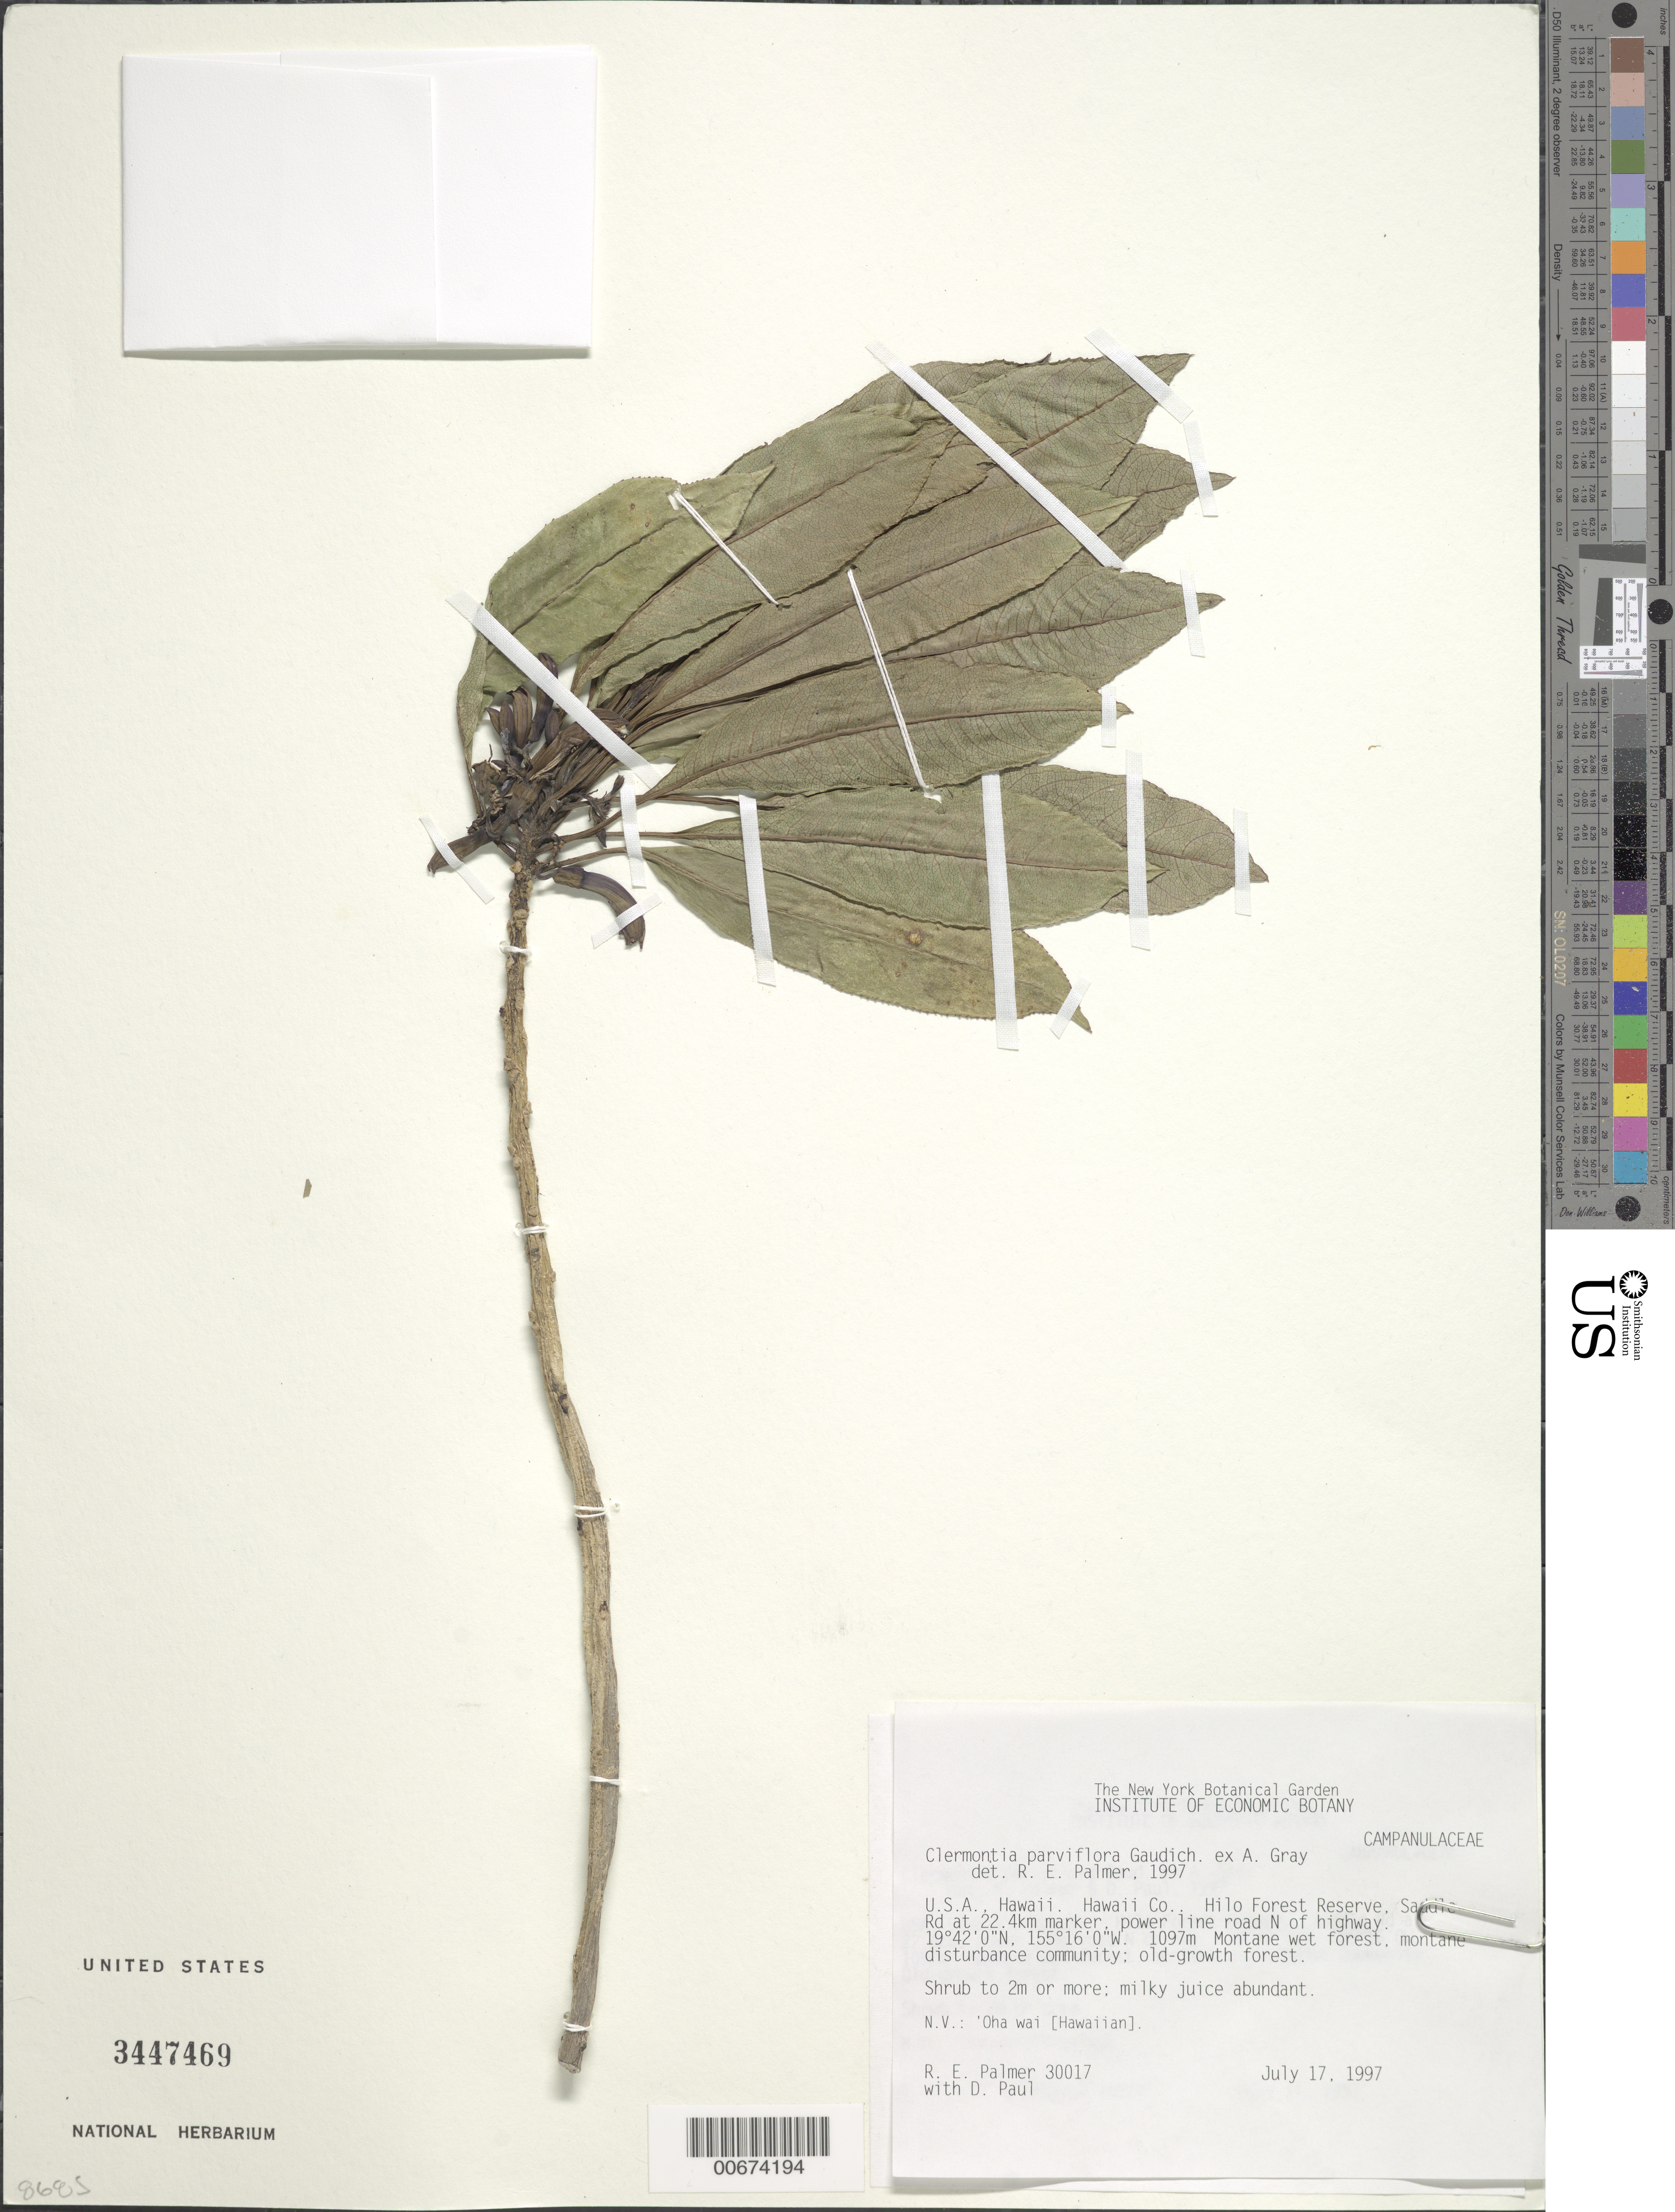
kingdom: Plantae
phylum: Tracheophyta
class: Magnoliopsida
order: Asterales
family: Campanulaceae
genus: Clermontia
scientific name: Clermontia parviflora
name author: Gaudich. ex A. Gray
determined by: Palmer, R. E.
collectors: R. Palmer & D. Paul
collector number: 30017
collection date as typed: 17 Jul 1997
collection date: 1997-07-17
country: United States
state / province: Hawaii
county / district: Hawaii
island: Hawaii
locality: Hilo Forest Reserve. Saddle Rd at 28.8km marker, power line road N of Hwy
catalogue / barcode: US 3447469